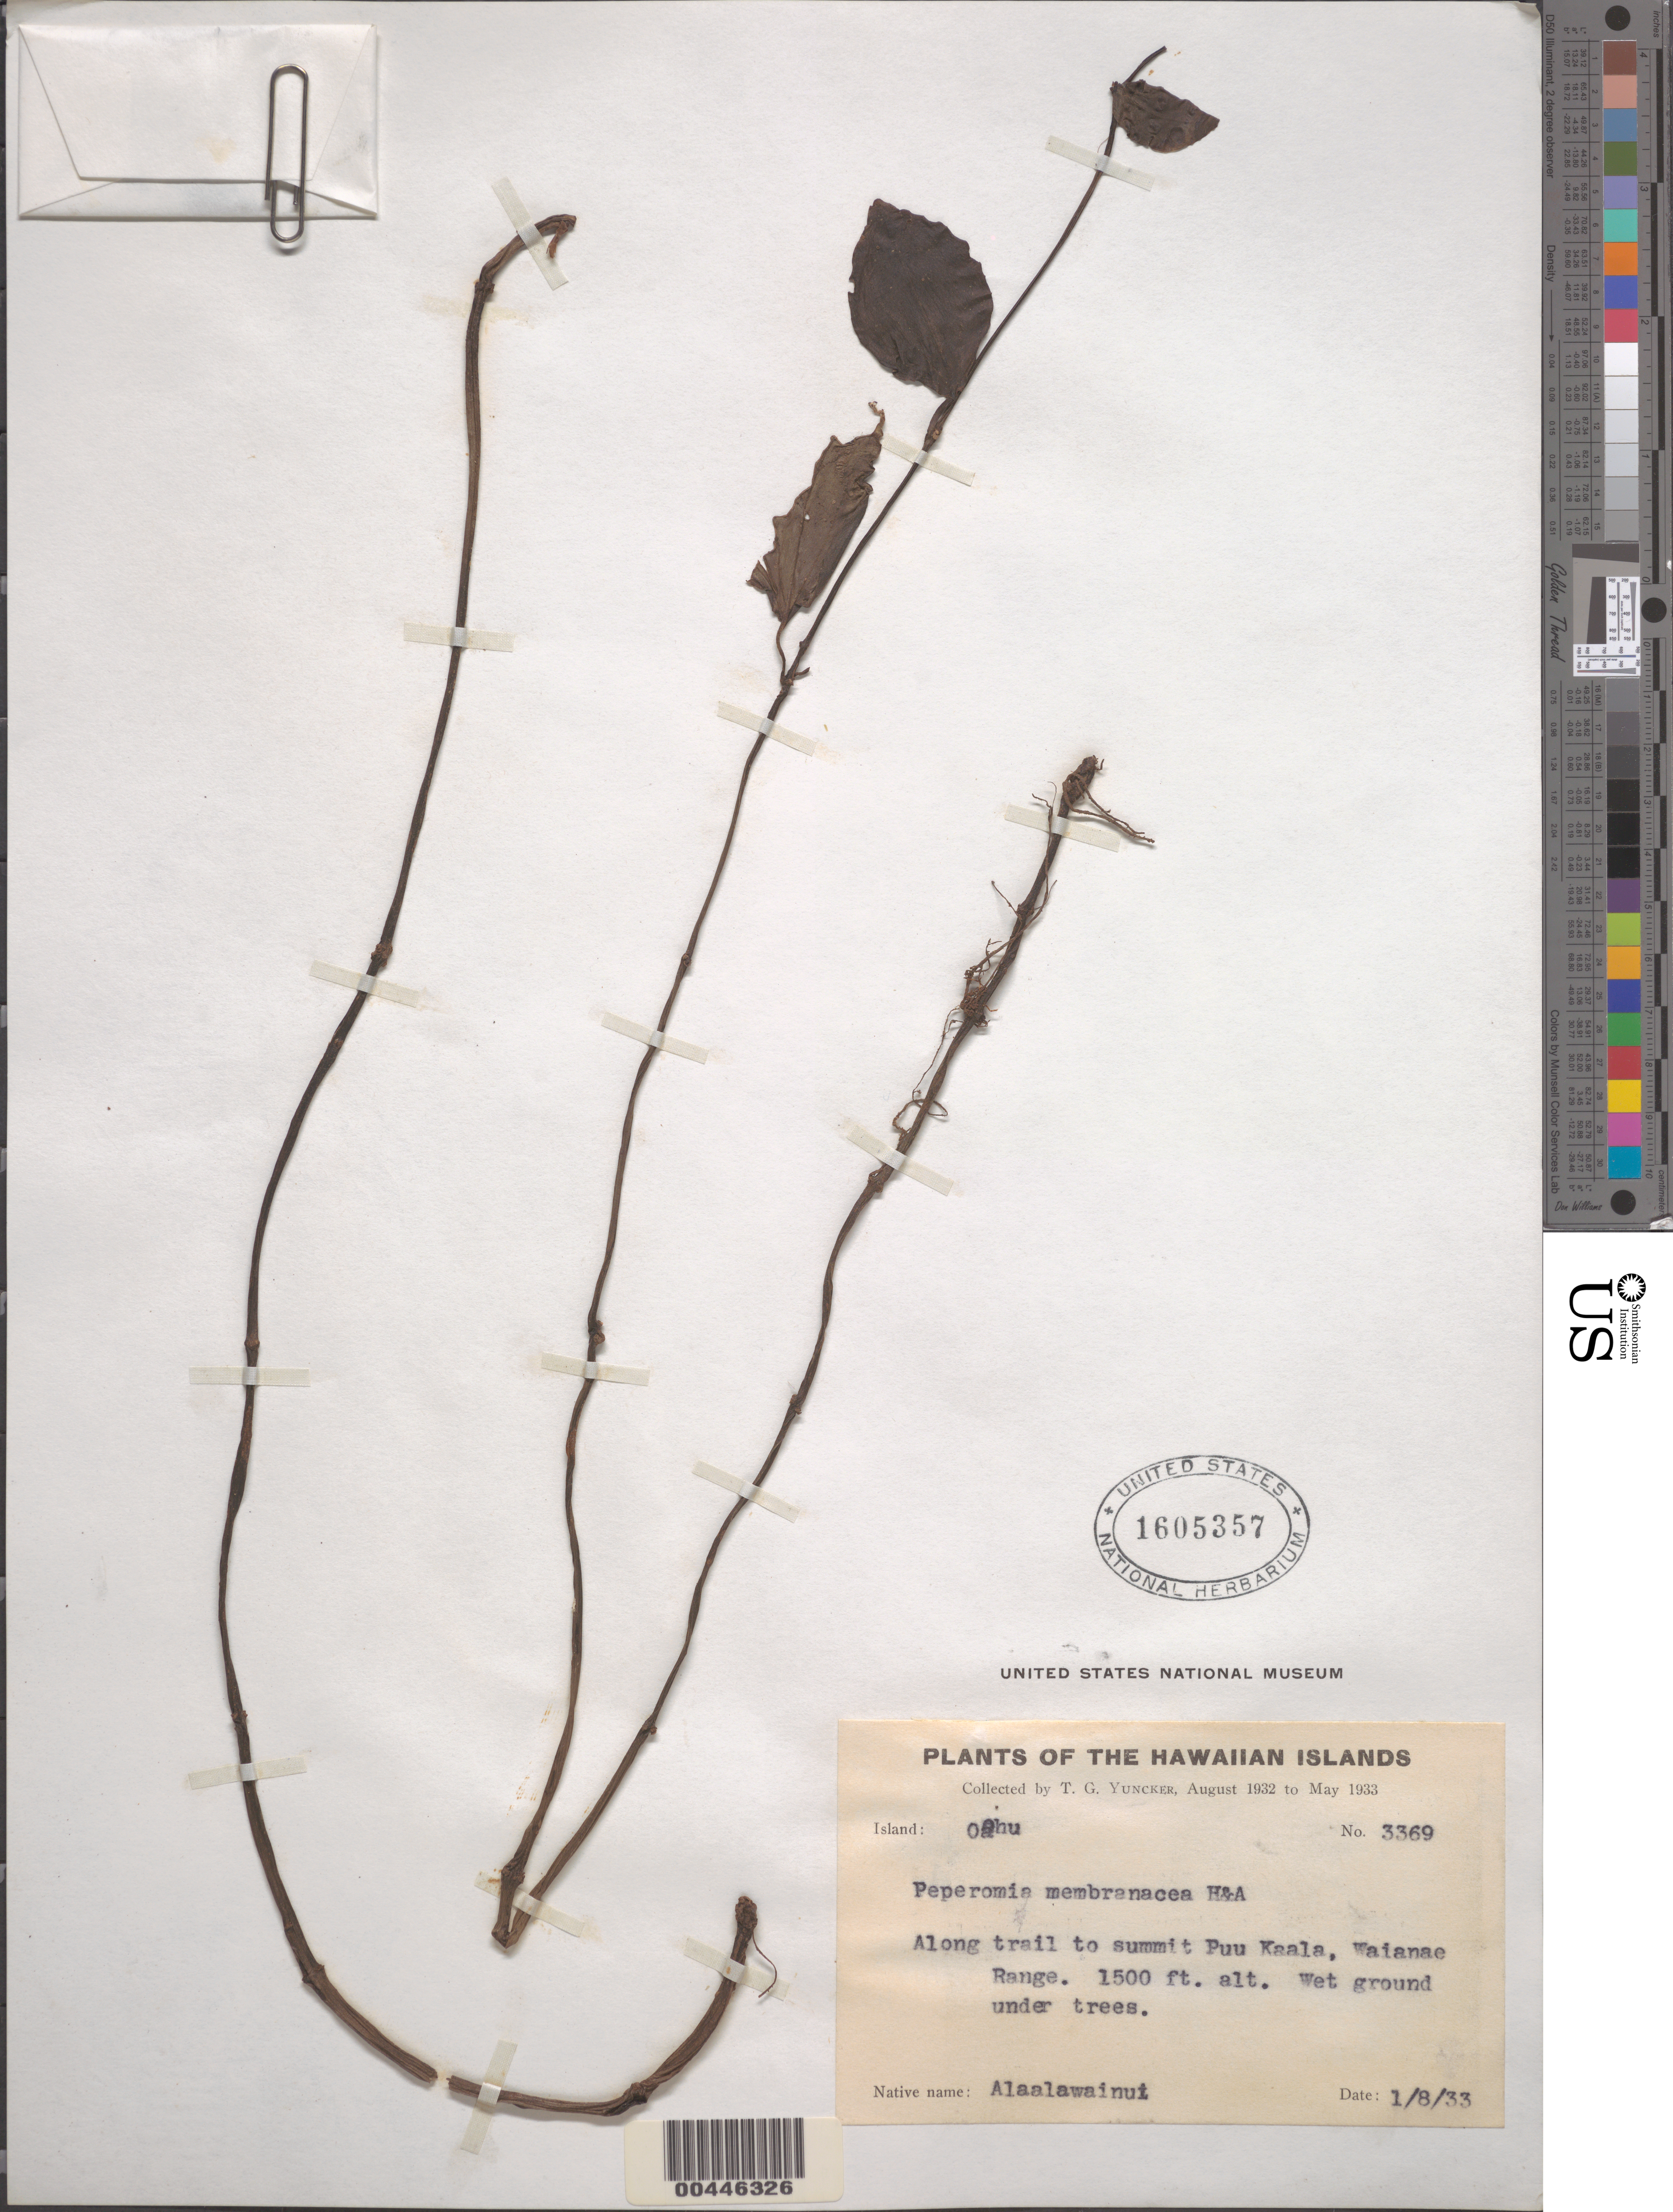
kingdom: Plantae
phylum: Tracheophyta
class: Magnoliopsida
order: Piperales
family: Piperaceae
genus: Peperomia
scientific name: Peperomia membranacea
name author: Hook. & Arn.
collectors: T. G. Yuncker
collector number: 3369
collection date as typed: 1 Aug 1933 or 8 Jan 1933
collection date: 1933-01-08 or 1933-08-01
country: United States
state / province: Hawaii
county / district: Honolulu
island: Oahu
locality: Along trail to summit Puu Kaala, Waianae Range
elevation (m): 457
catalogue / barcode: US 1605357